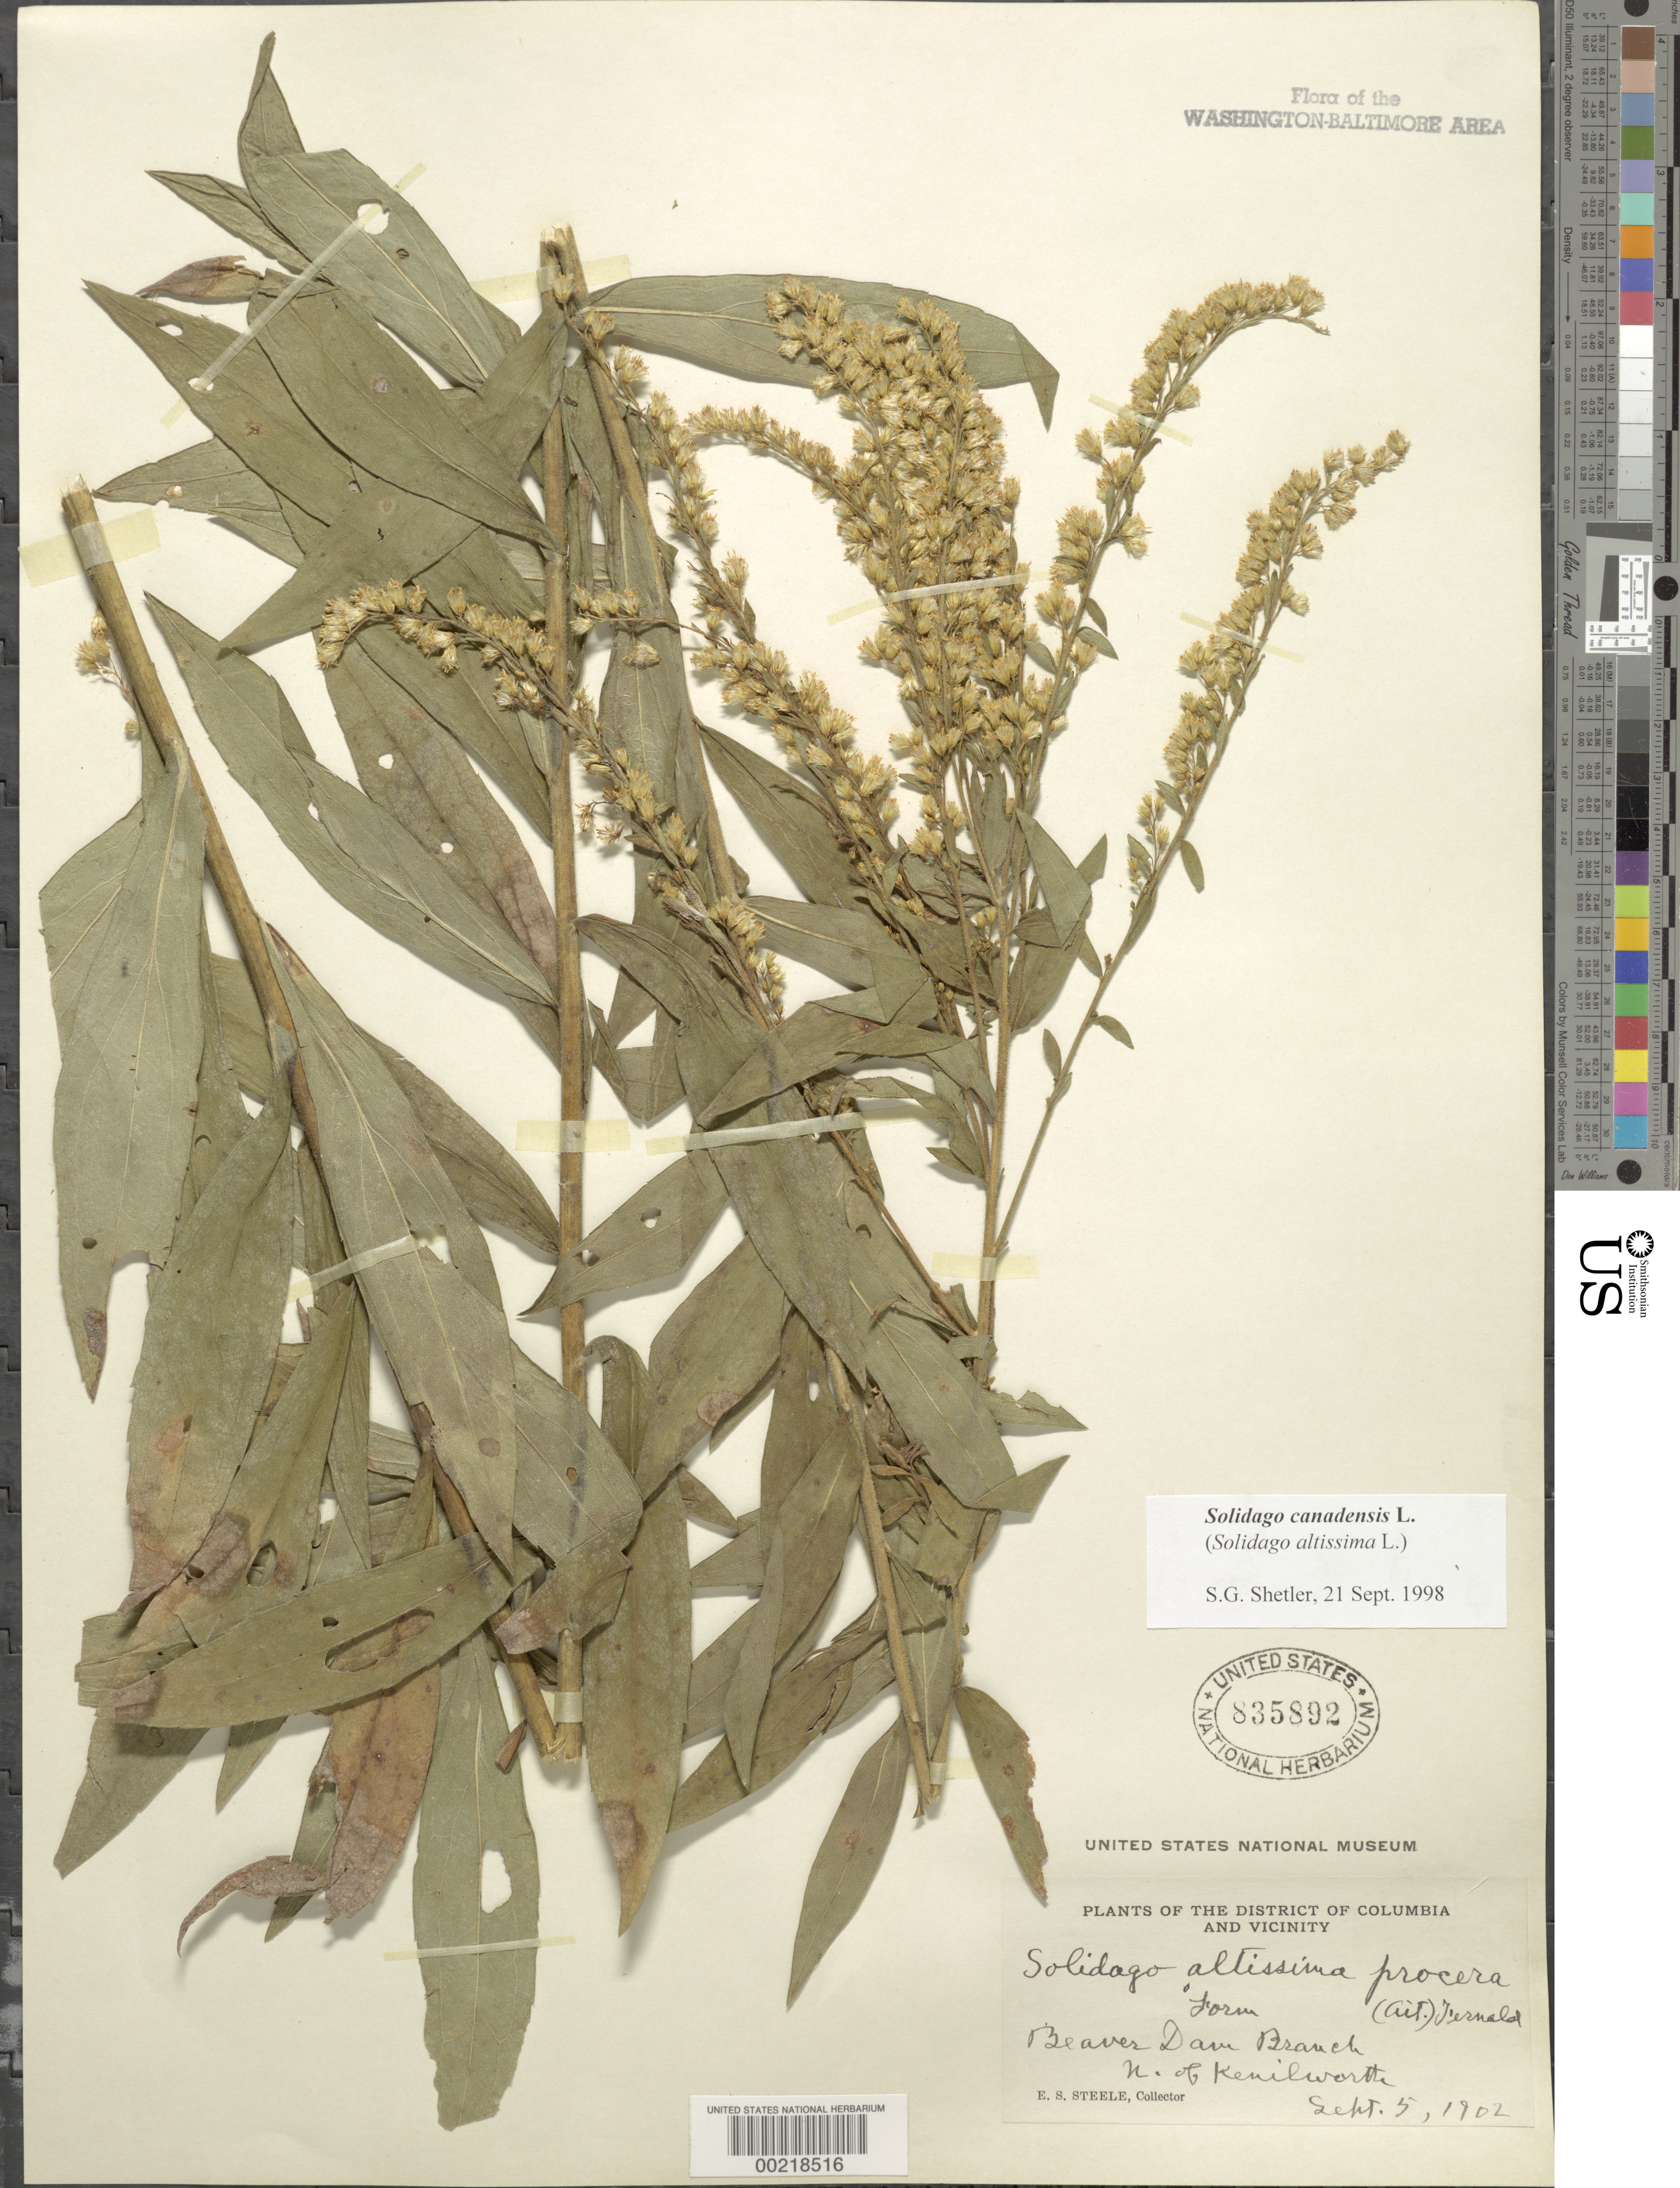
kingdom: Plantae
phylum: Tracheophyta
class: Magnoliopsida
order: Asterales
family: Asteraceae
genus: Solidago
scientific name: Solidago canadensis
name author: L.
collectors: E. Steele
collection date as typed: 05 Sep 1902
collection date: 1902-09-05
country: United States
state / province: District of Columbia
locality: Beaver Dam Branch north of Kenilworth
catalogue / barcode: US 835892